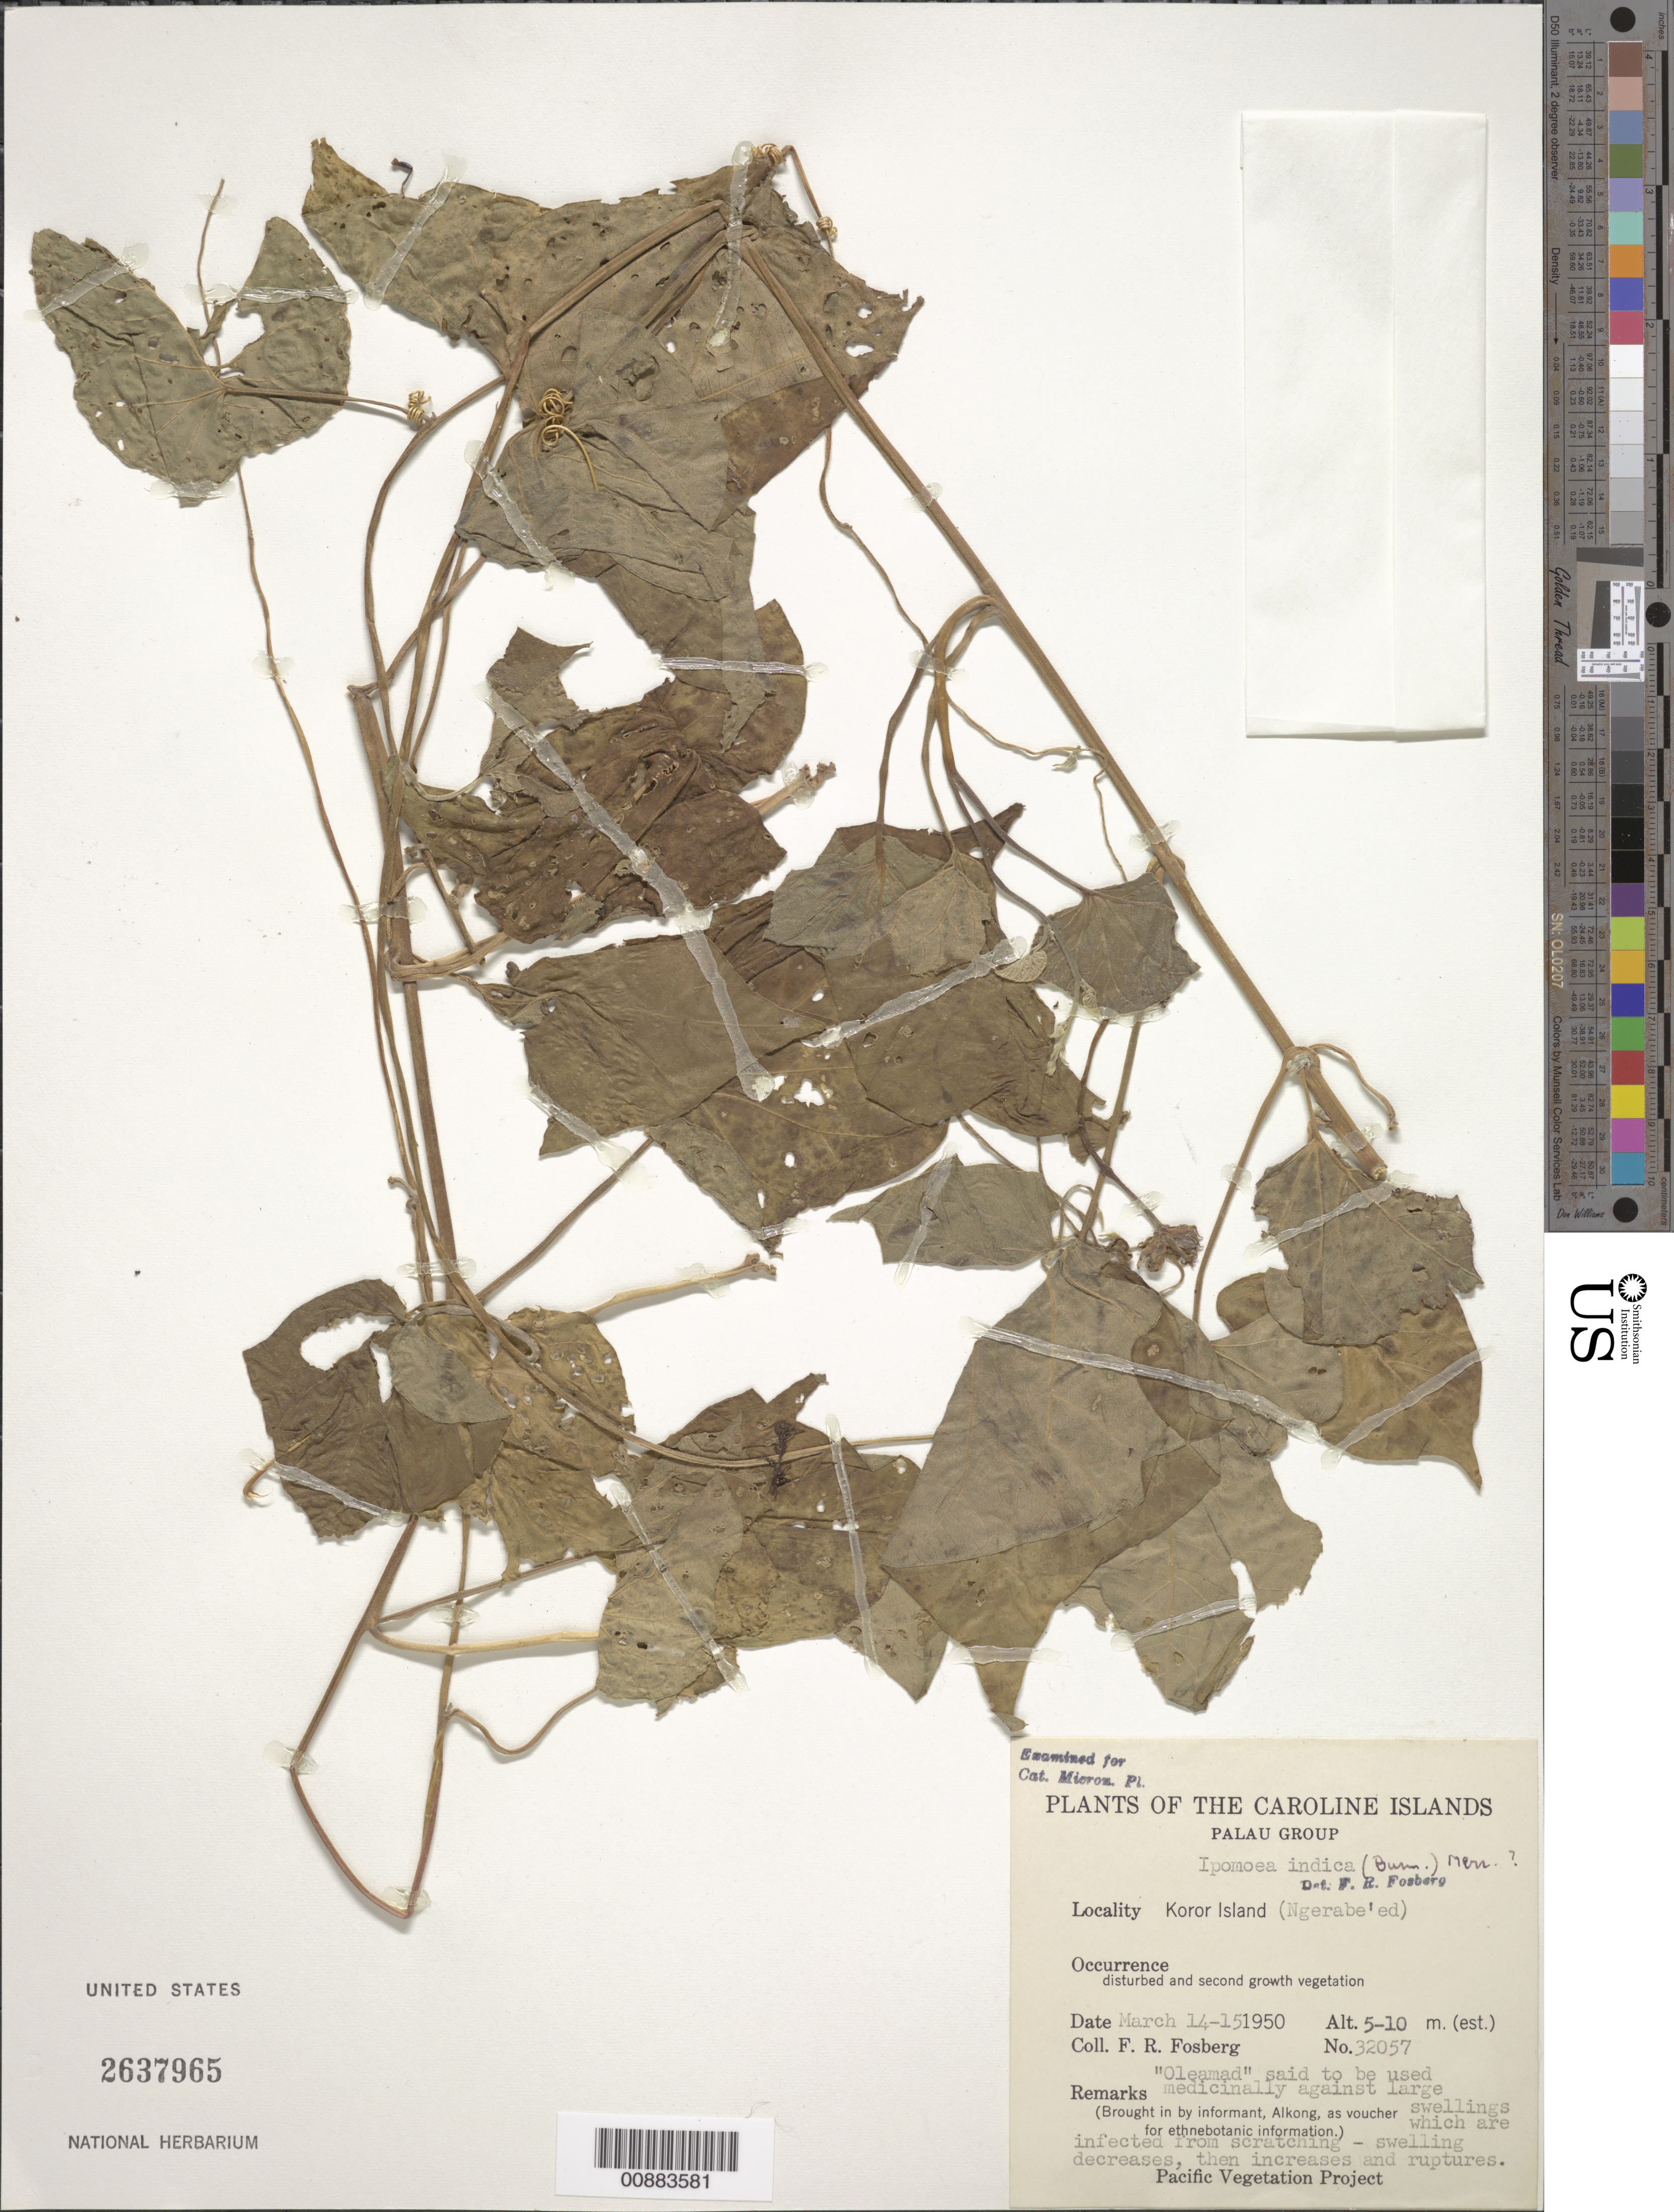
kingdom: Plantae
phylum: Tracheophyta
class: Magnoliopsida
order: Solanales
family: Convolvulaceae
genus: Ipomoea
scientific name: Ipomoea indica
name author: (Burm.) Merr.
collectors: F. R. Fosberg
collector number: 32057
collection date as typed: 14 Mar 1950 to 15 Mar 1950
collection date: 1950-03-14/1950-03-15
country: Palau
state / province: Koror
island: Oreor (Koror)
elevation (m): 5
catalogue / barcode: US 2637965